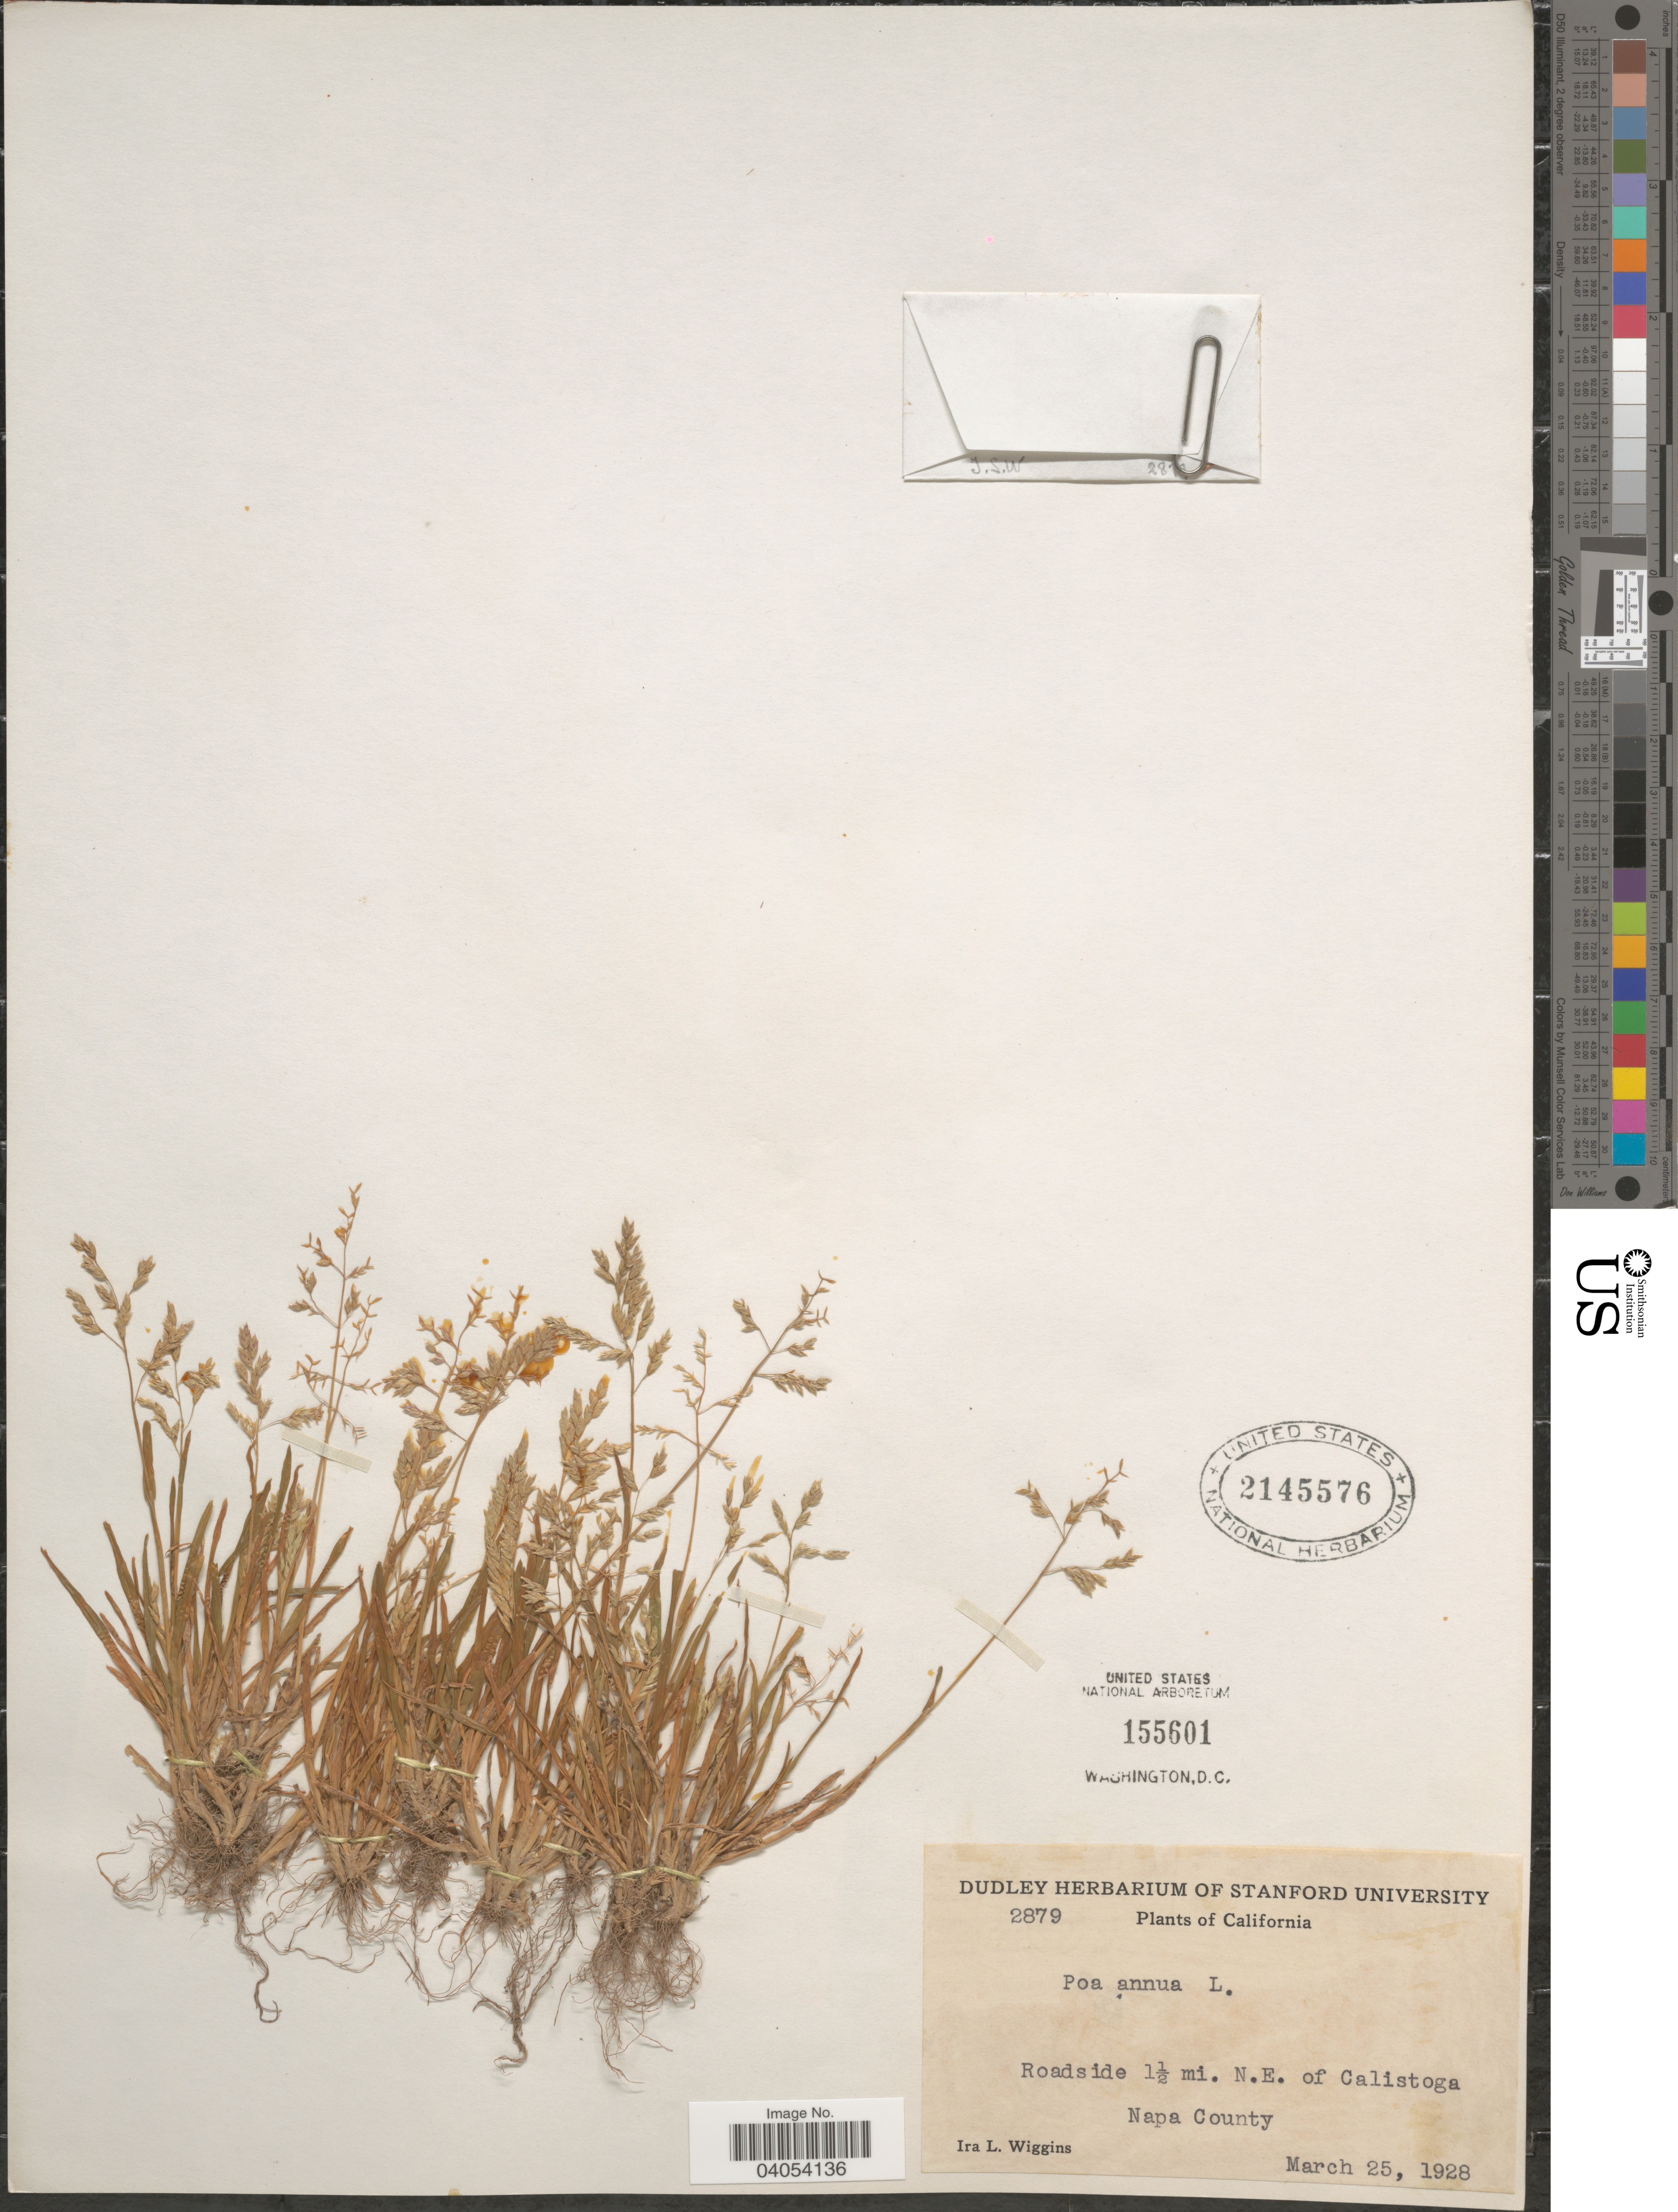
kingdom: Plantae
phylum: Tracheophyta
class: Liliopsida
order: Poales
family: Poaceae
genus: Poa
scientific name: Poa annua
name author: L.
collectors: I. L. Wiggins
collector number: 2879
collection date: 1928-03-25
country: United States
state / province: California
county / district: Napa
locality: Roadside 1½ mi. N.E. of Calistoga. Napa County.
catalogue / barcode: US 2145576